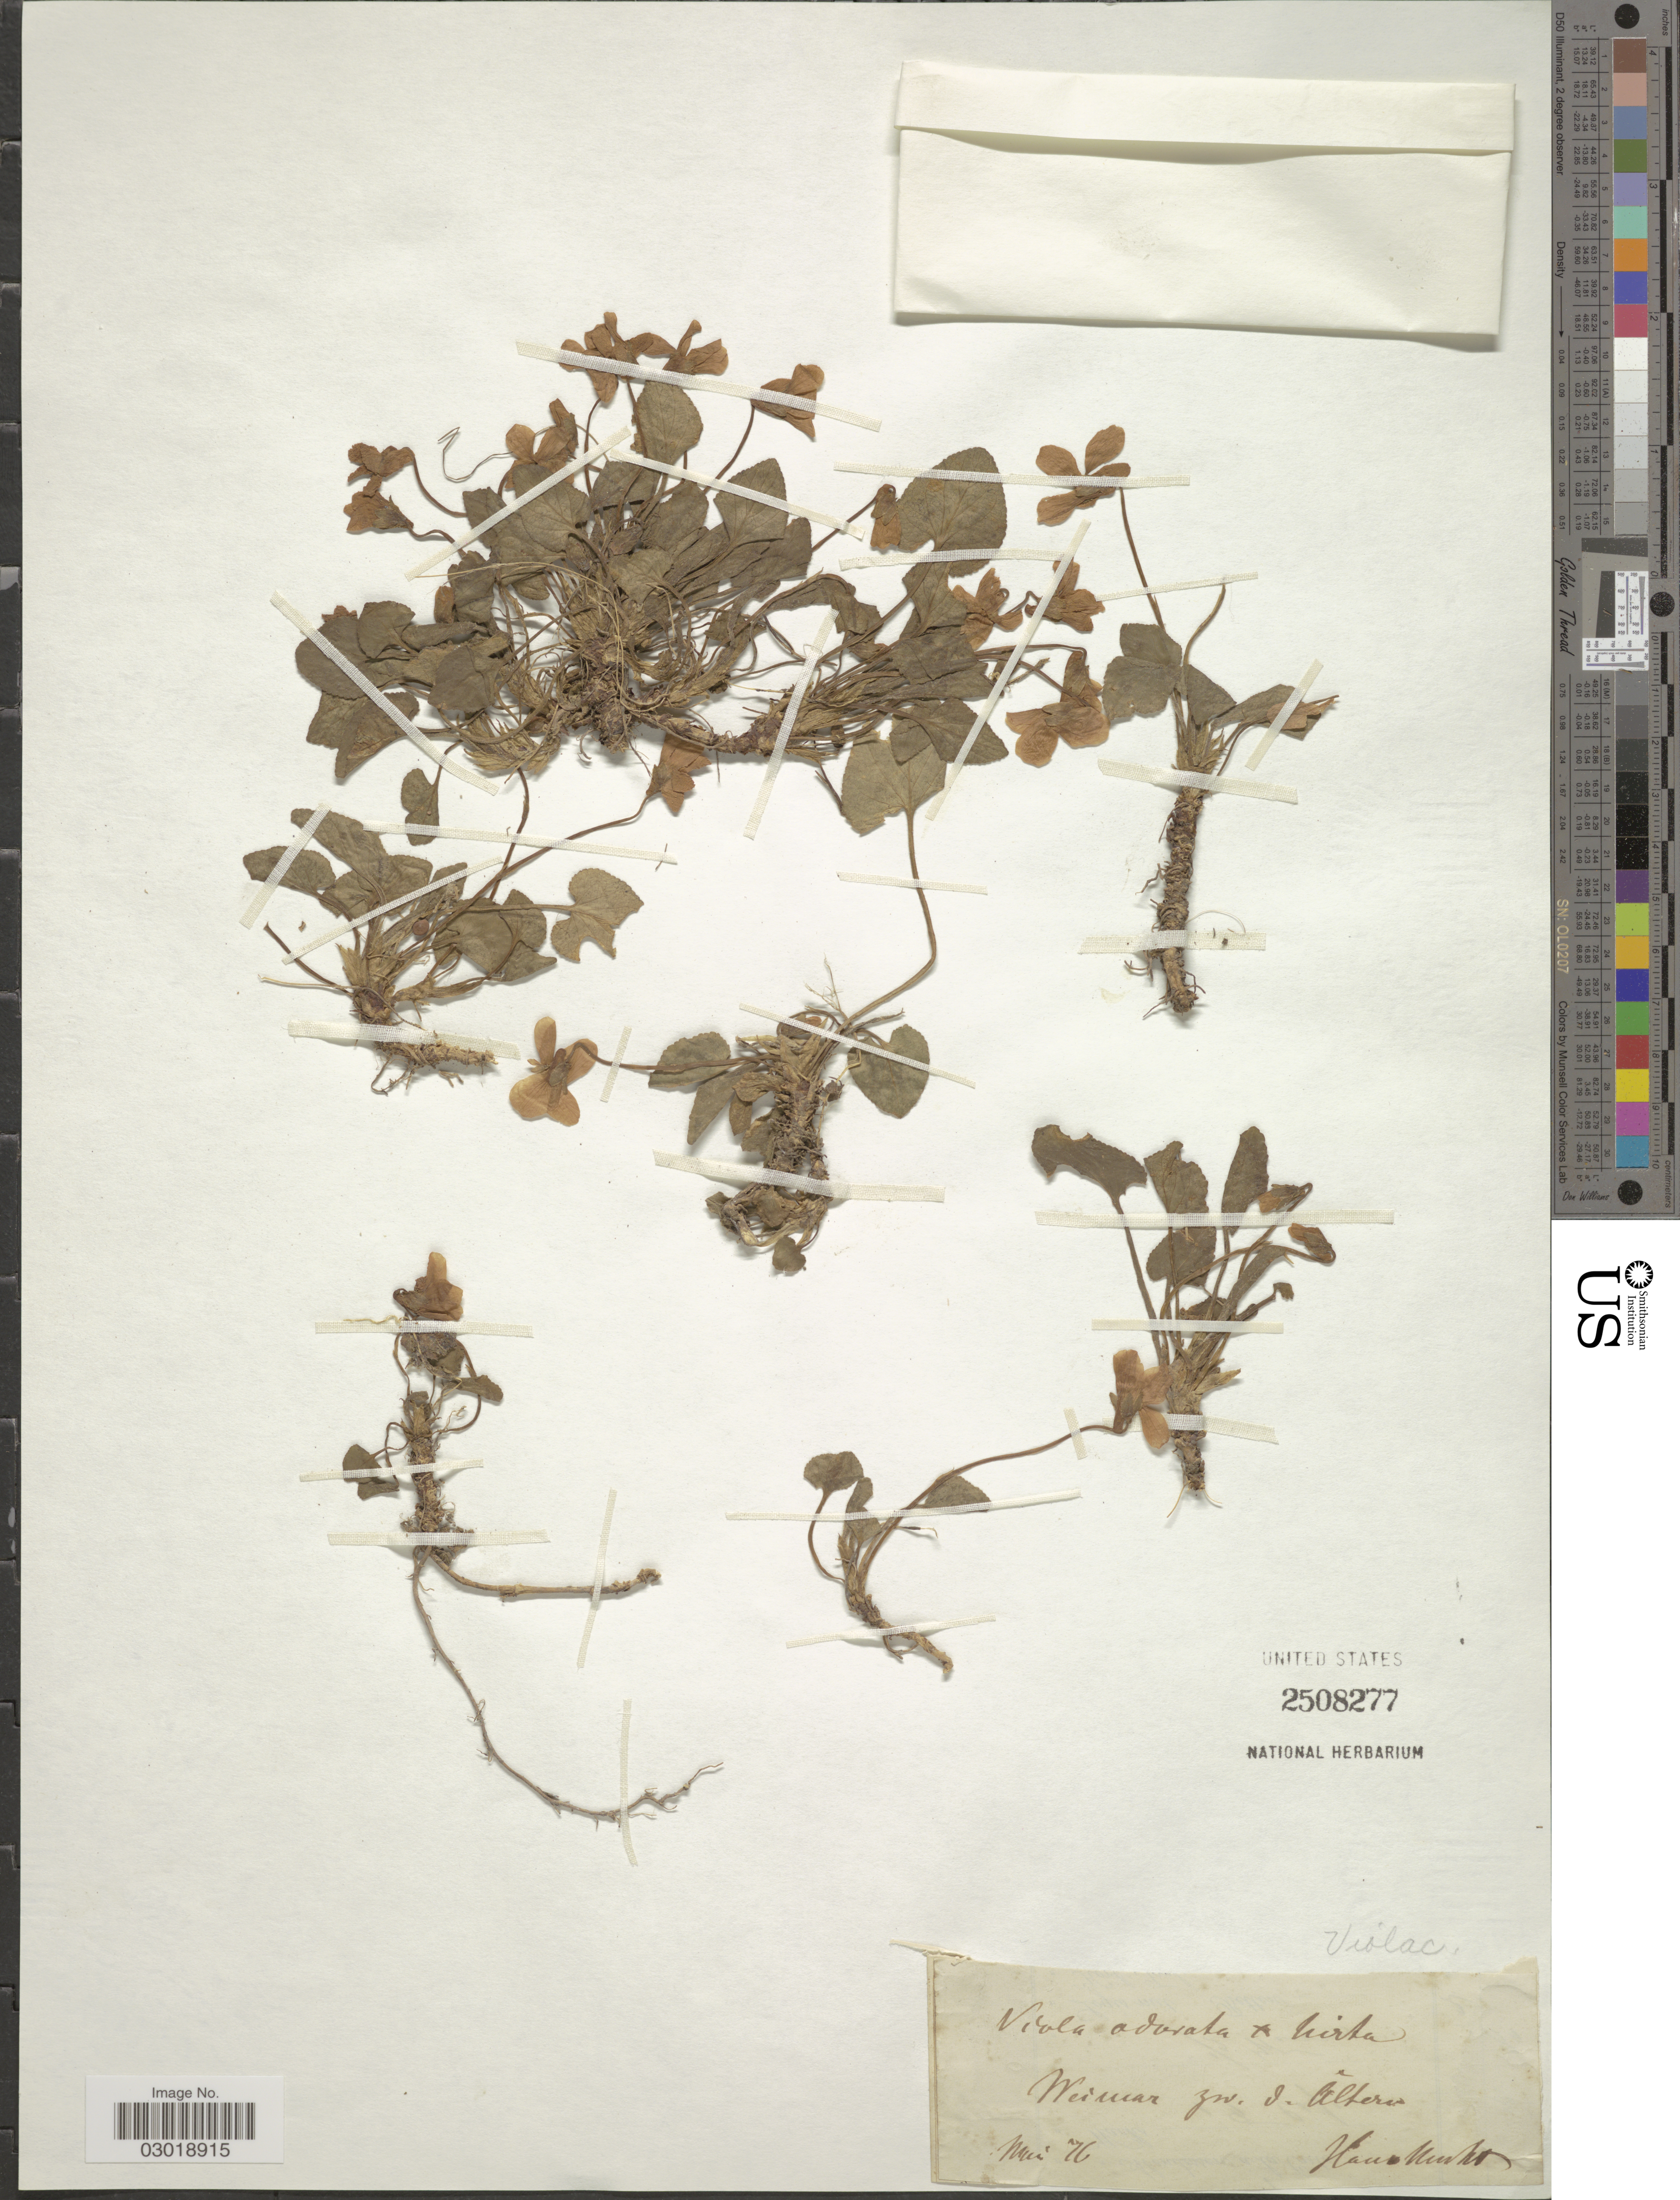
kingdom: Plantae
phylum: Tracheophyta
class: Magnoliopsida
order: Malpighiales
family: Violaceae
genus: Viola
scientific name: Viola odorata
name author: L.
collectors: Haussknecht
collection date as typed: Transcribed d/m/y: /5/76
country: Germany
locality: Weimar zw. d. Altern.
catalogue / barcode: US 2508277